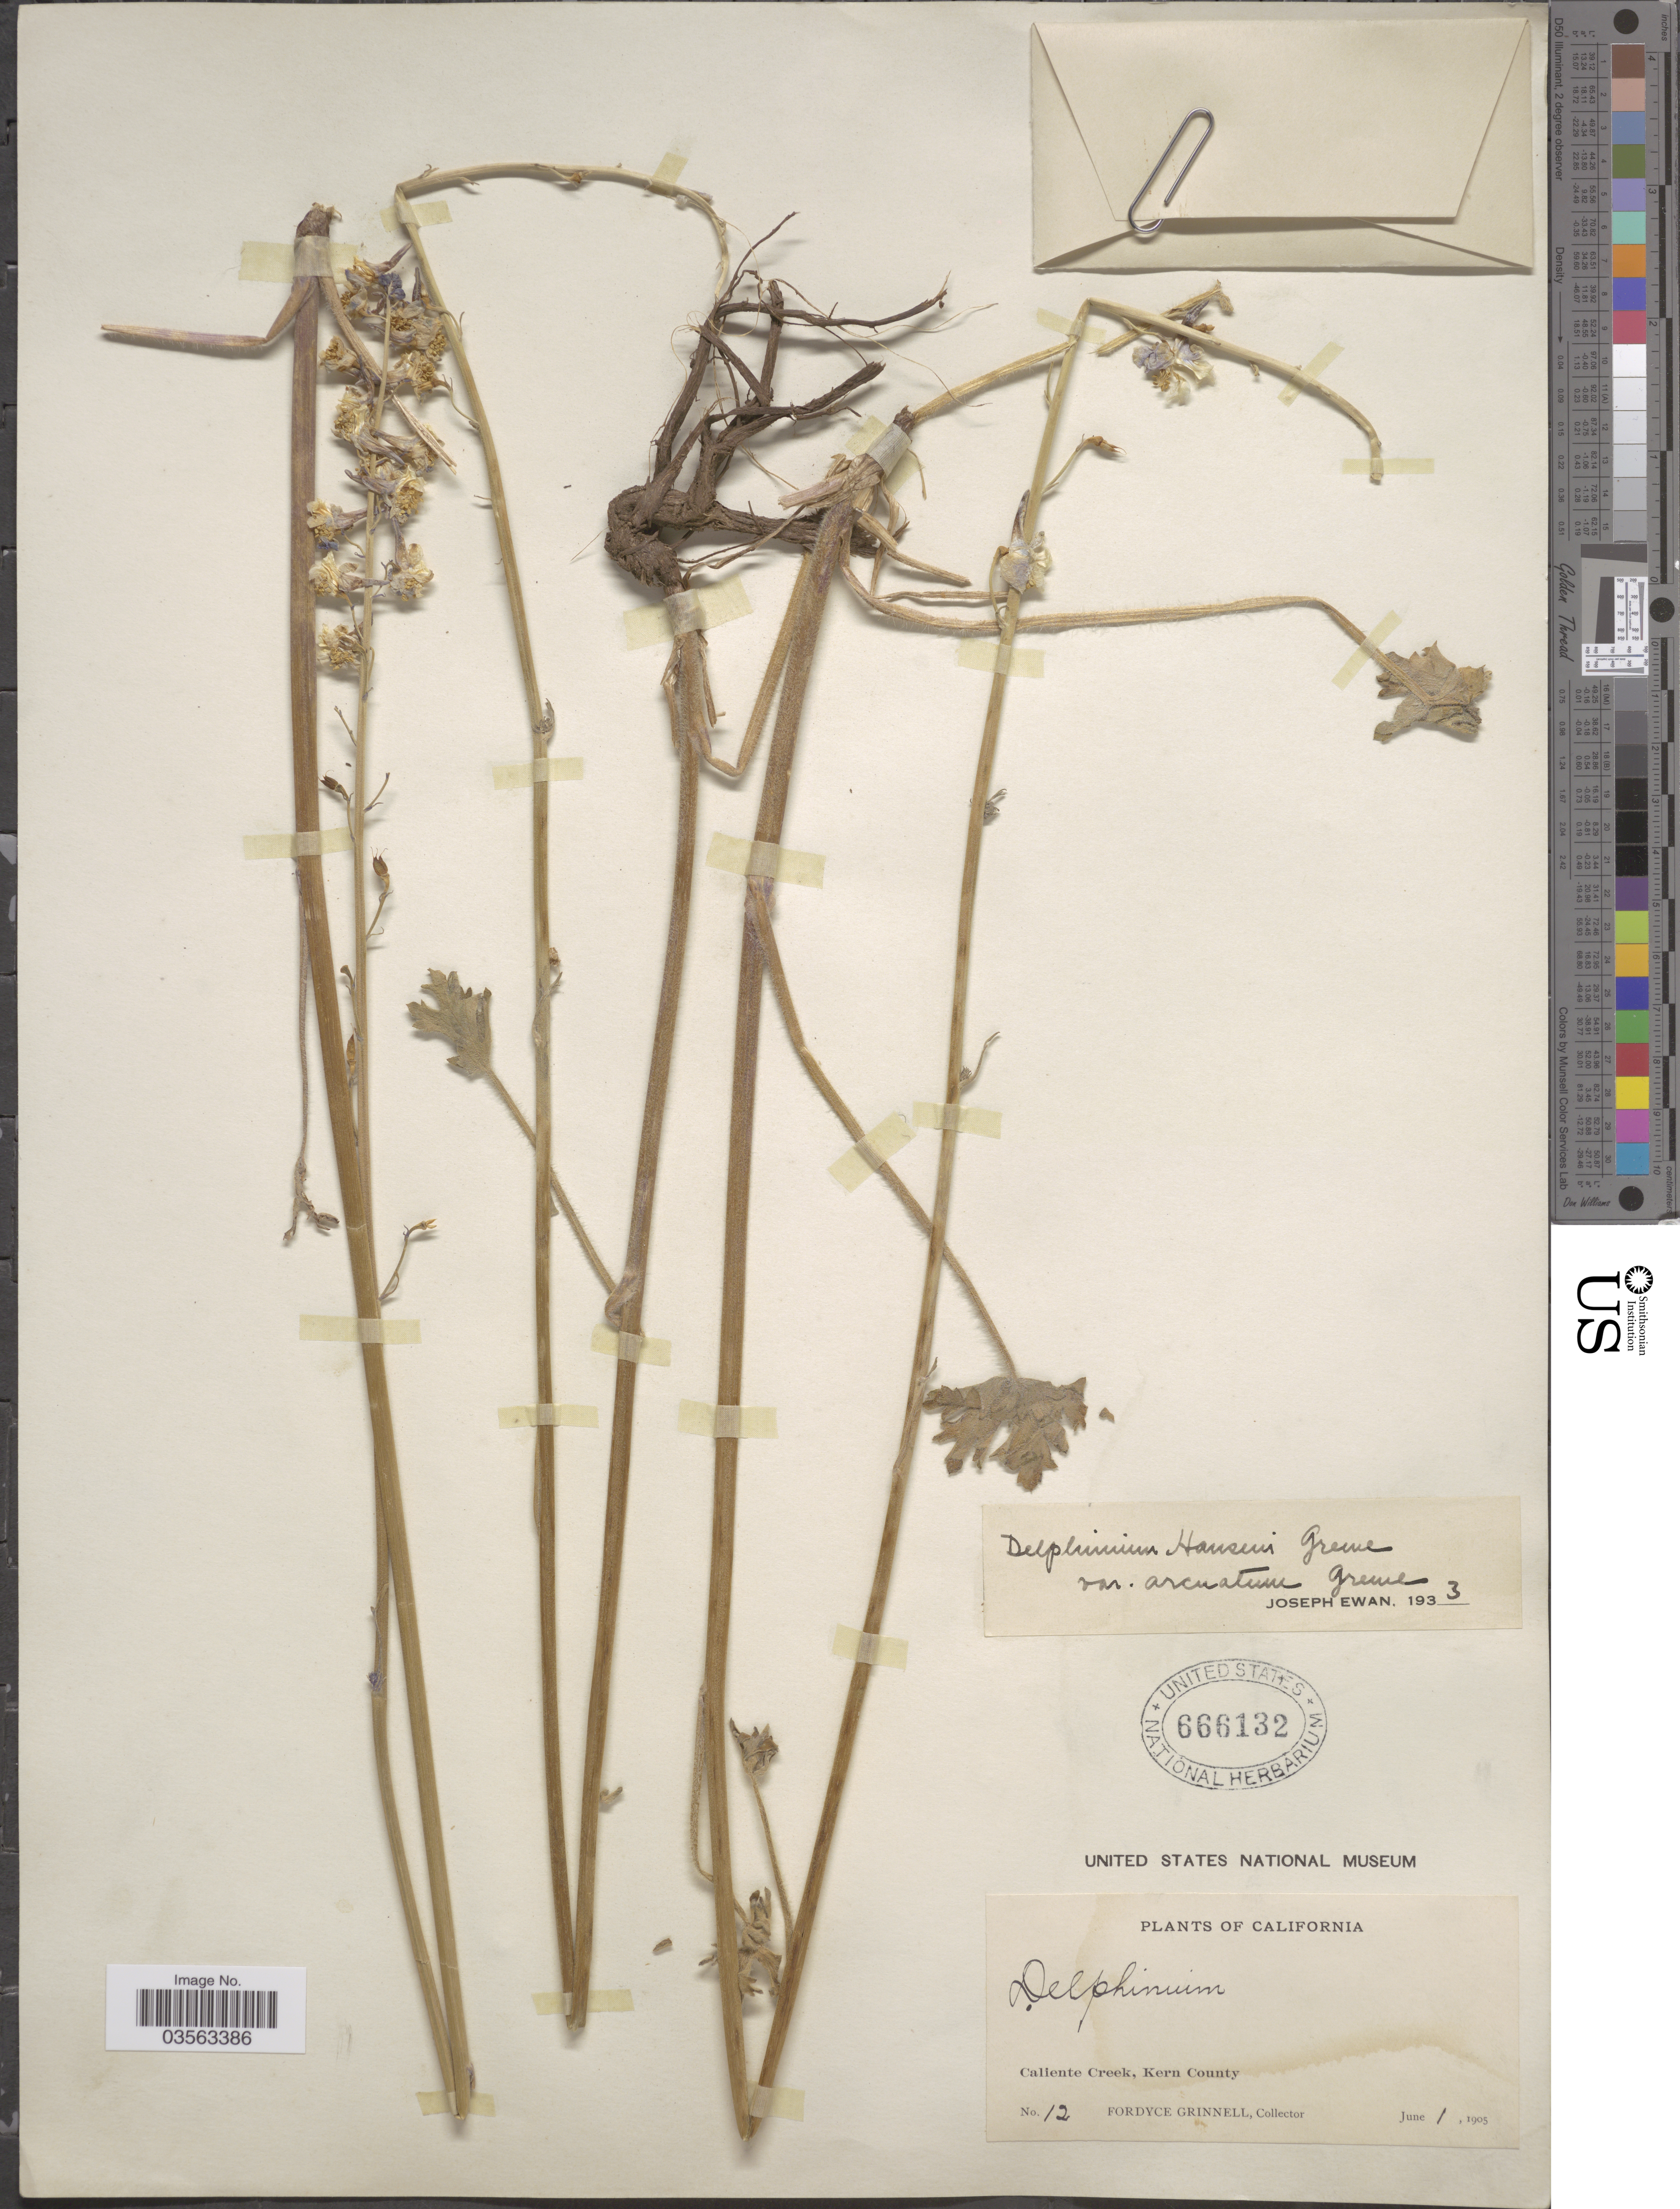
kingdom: Plantae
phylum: Tracheophyta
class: Magnoliopsida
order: Ranunculales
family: Ranunculaceae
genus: Delphinium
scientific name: Delphinium hansenii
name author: (Greene) Greene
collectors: F. Grinnell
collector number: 12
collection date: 1905-06-01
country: United States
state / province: California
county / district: Kern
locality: Caliente Creek, Kern County.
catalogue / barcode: US 666132